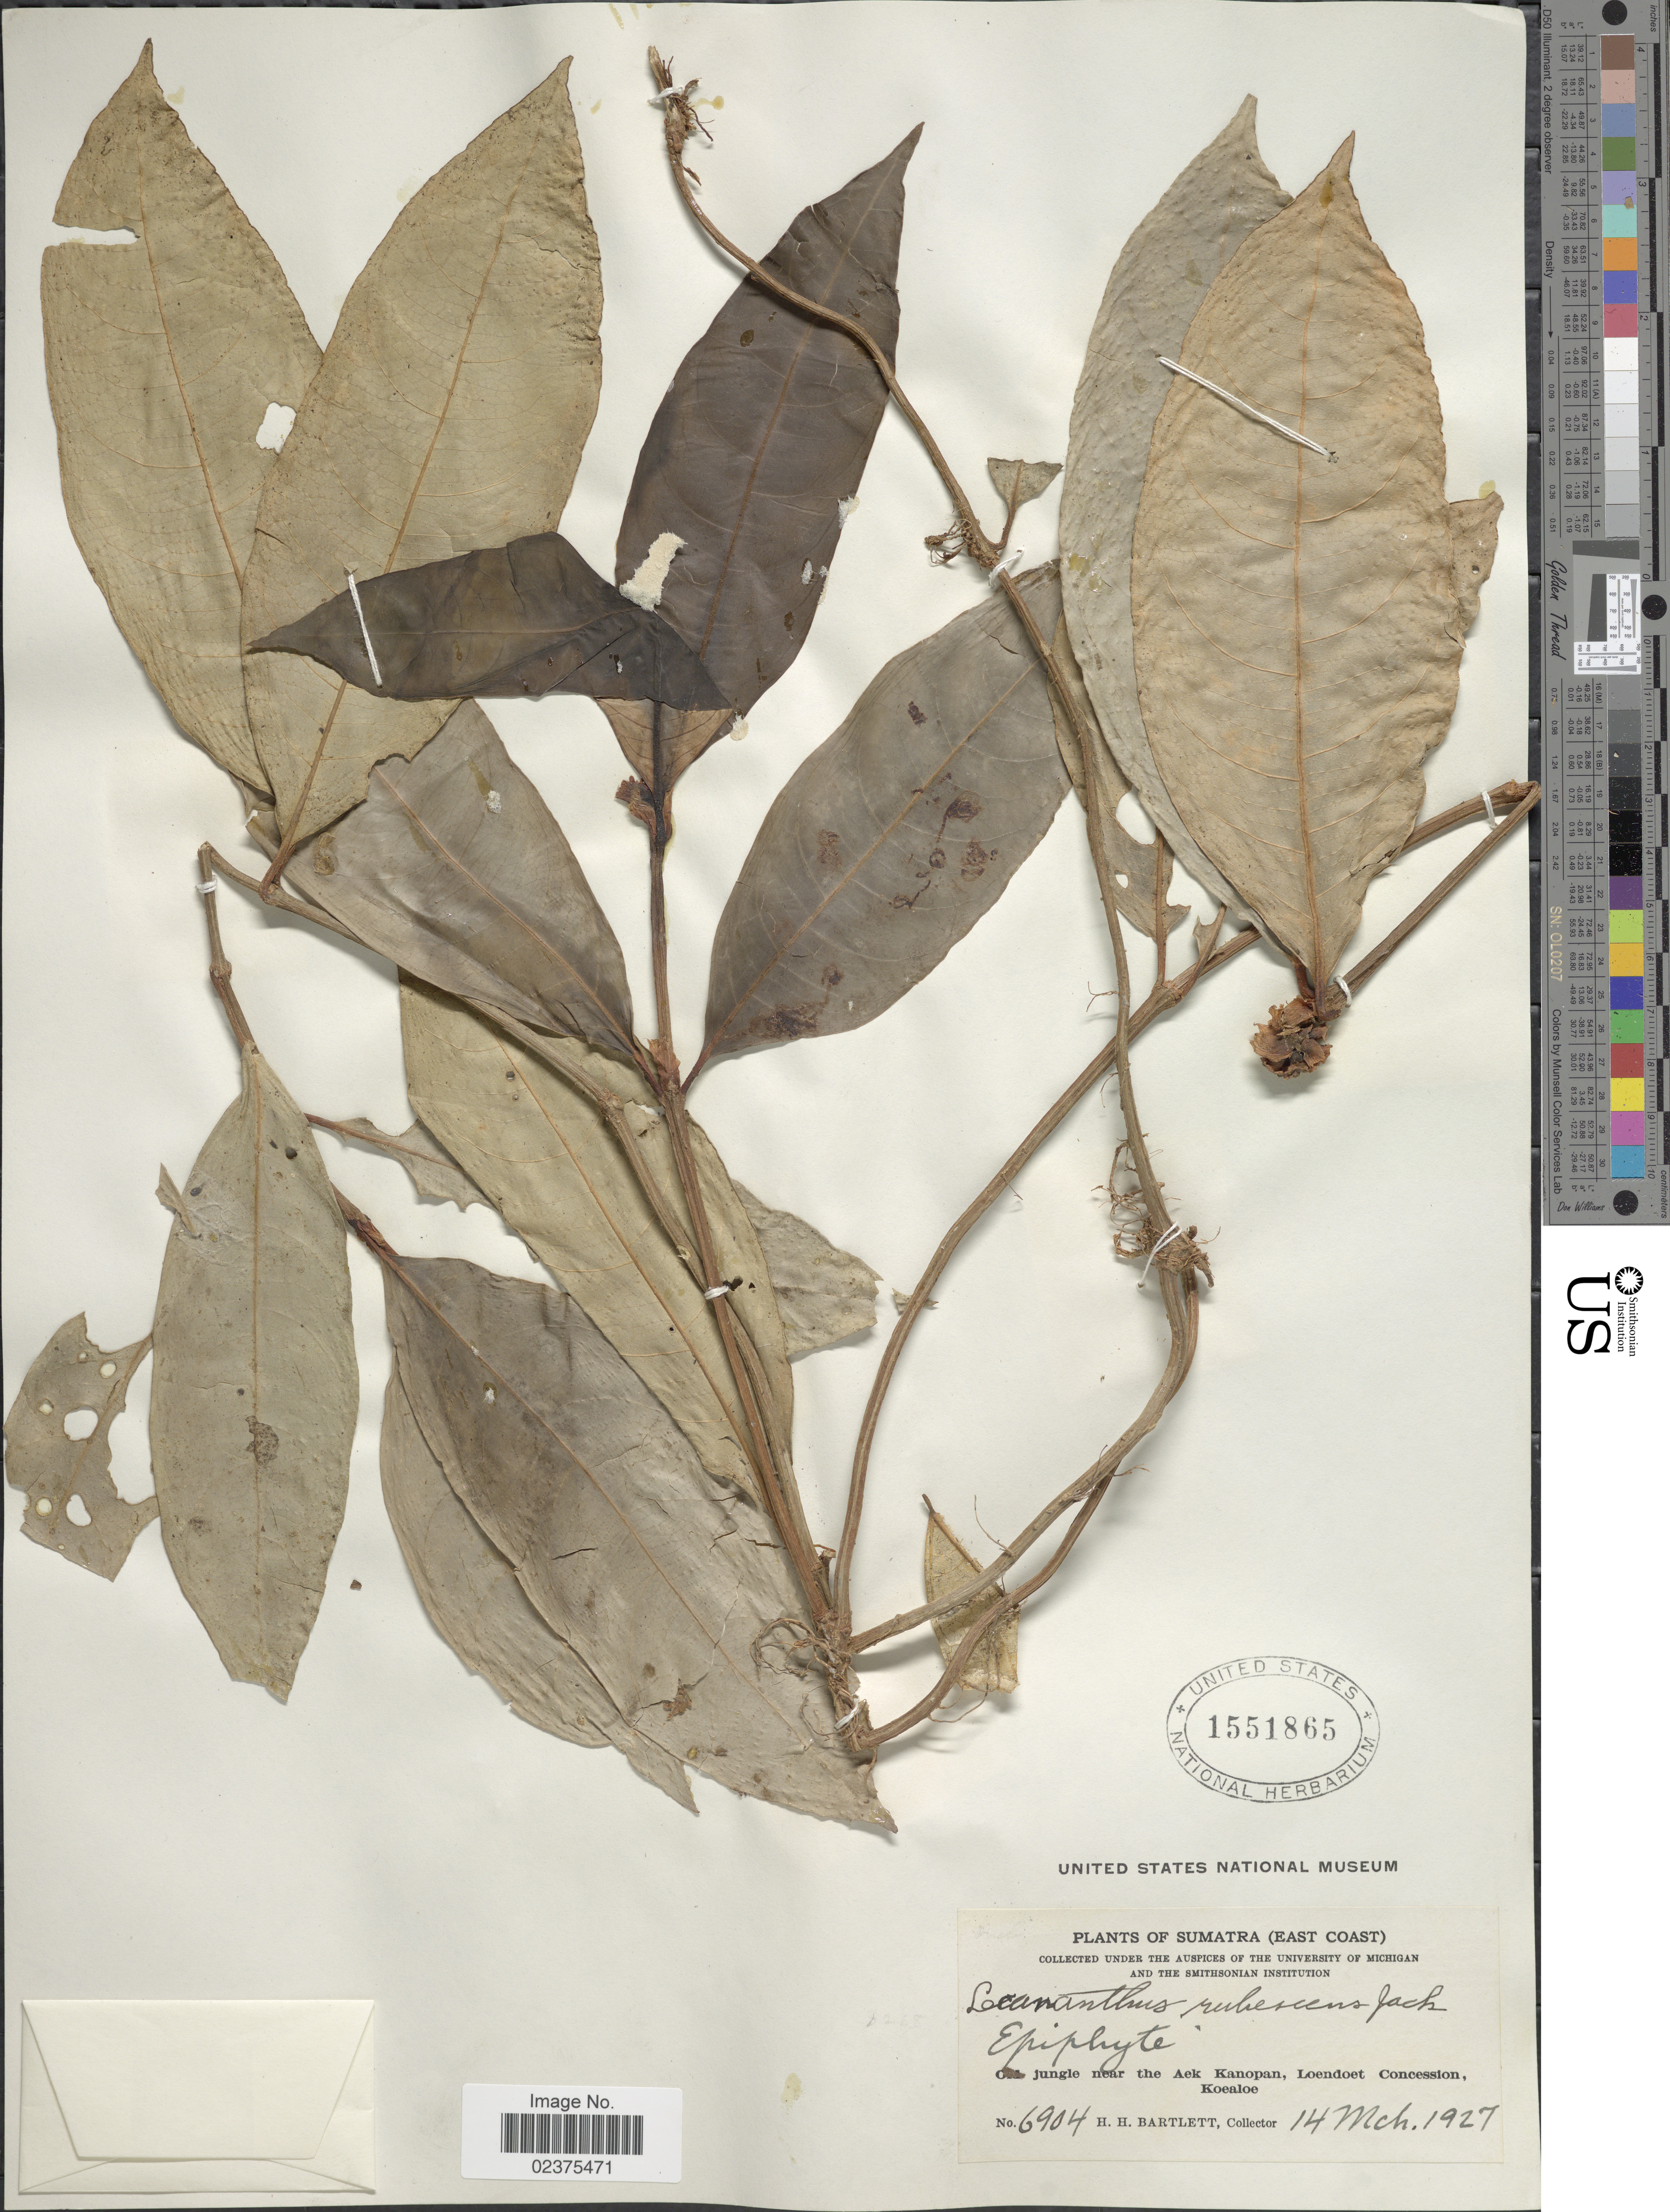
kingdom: Plantae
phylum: Tracheophyta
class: Magnoliopsida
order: Gentianales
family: Rubiaceae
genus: Lecananthus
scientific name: Lecananthus erubescens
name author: Jack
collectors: H. H. Bartlett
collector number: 6904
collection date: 1927-03-14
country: Indonesia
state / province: Sumatra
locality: Sumatra (East Coast), Old jungle near the Aek Kanopan, Loendoet Concession, Koealoe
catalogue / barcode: US 1551865